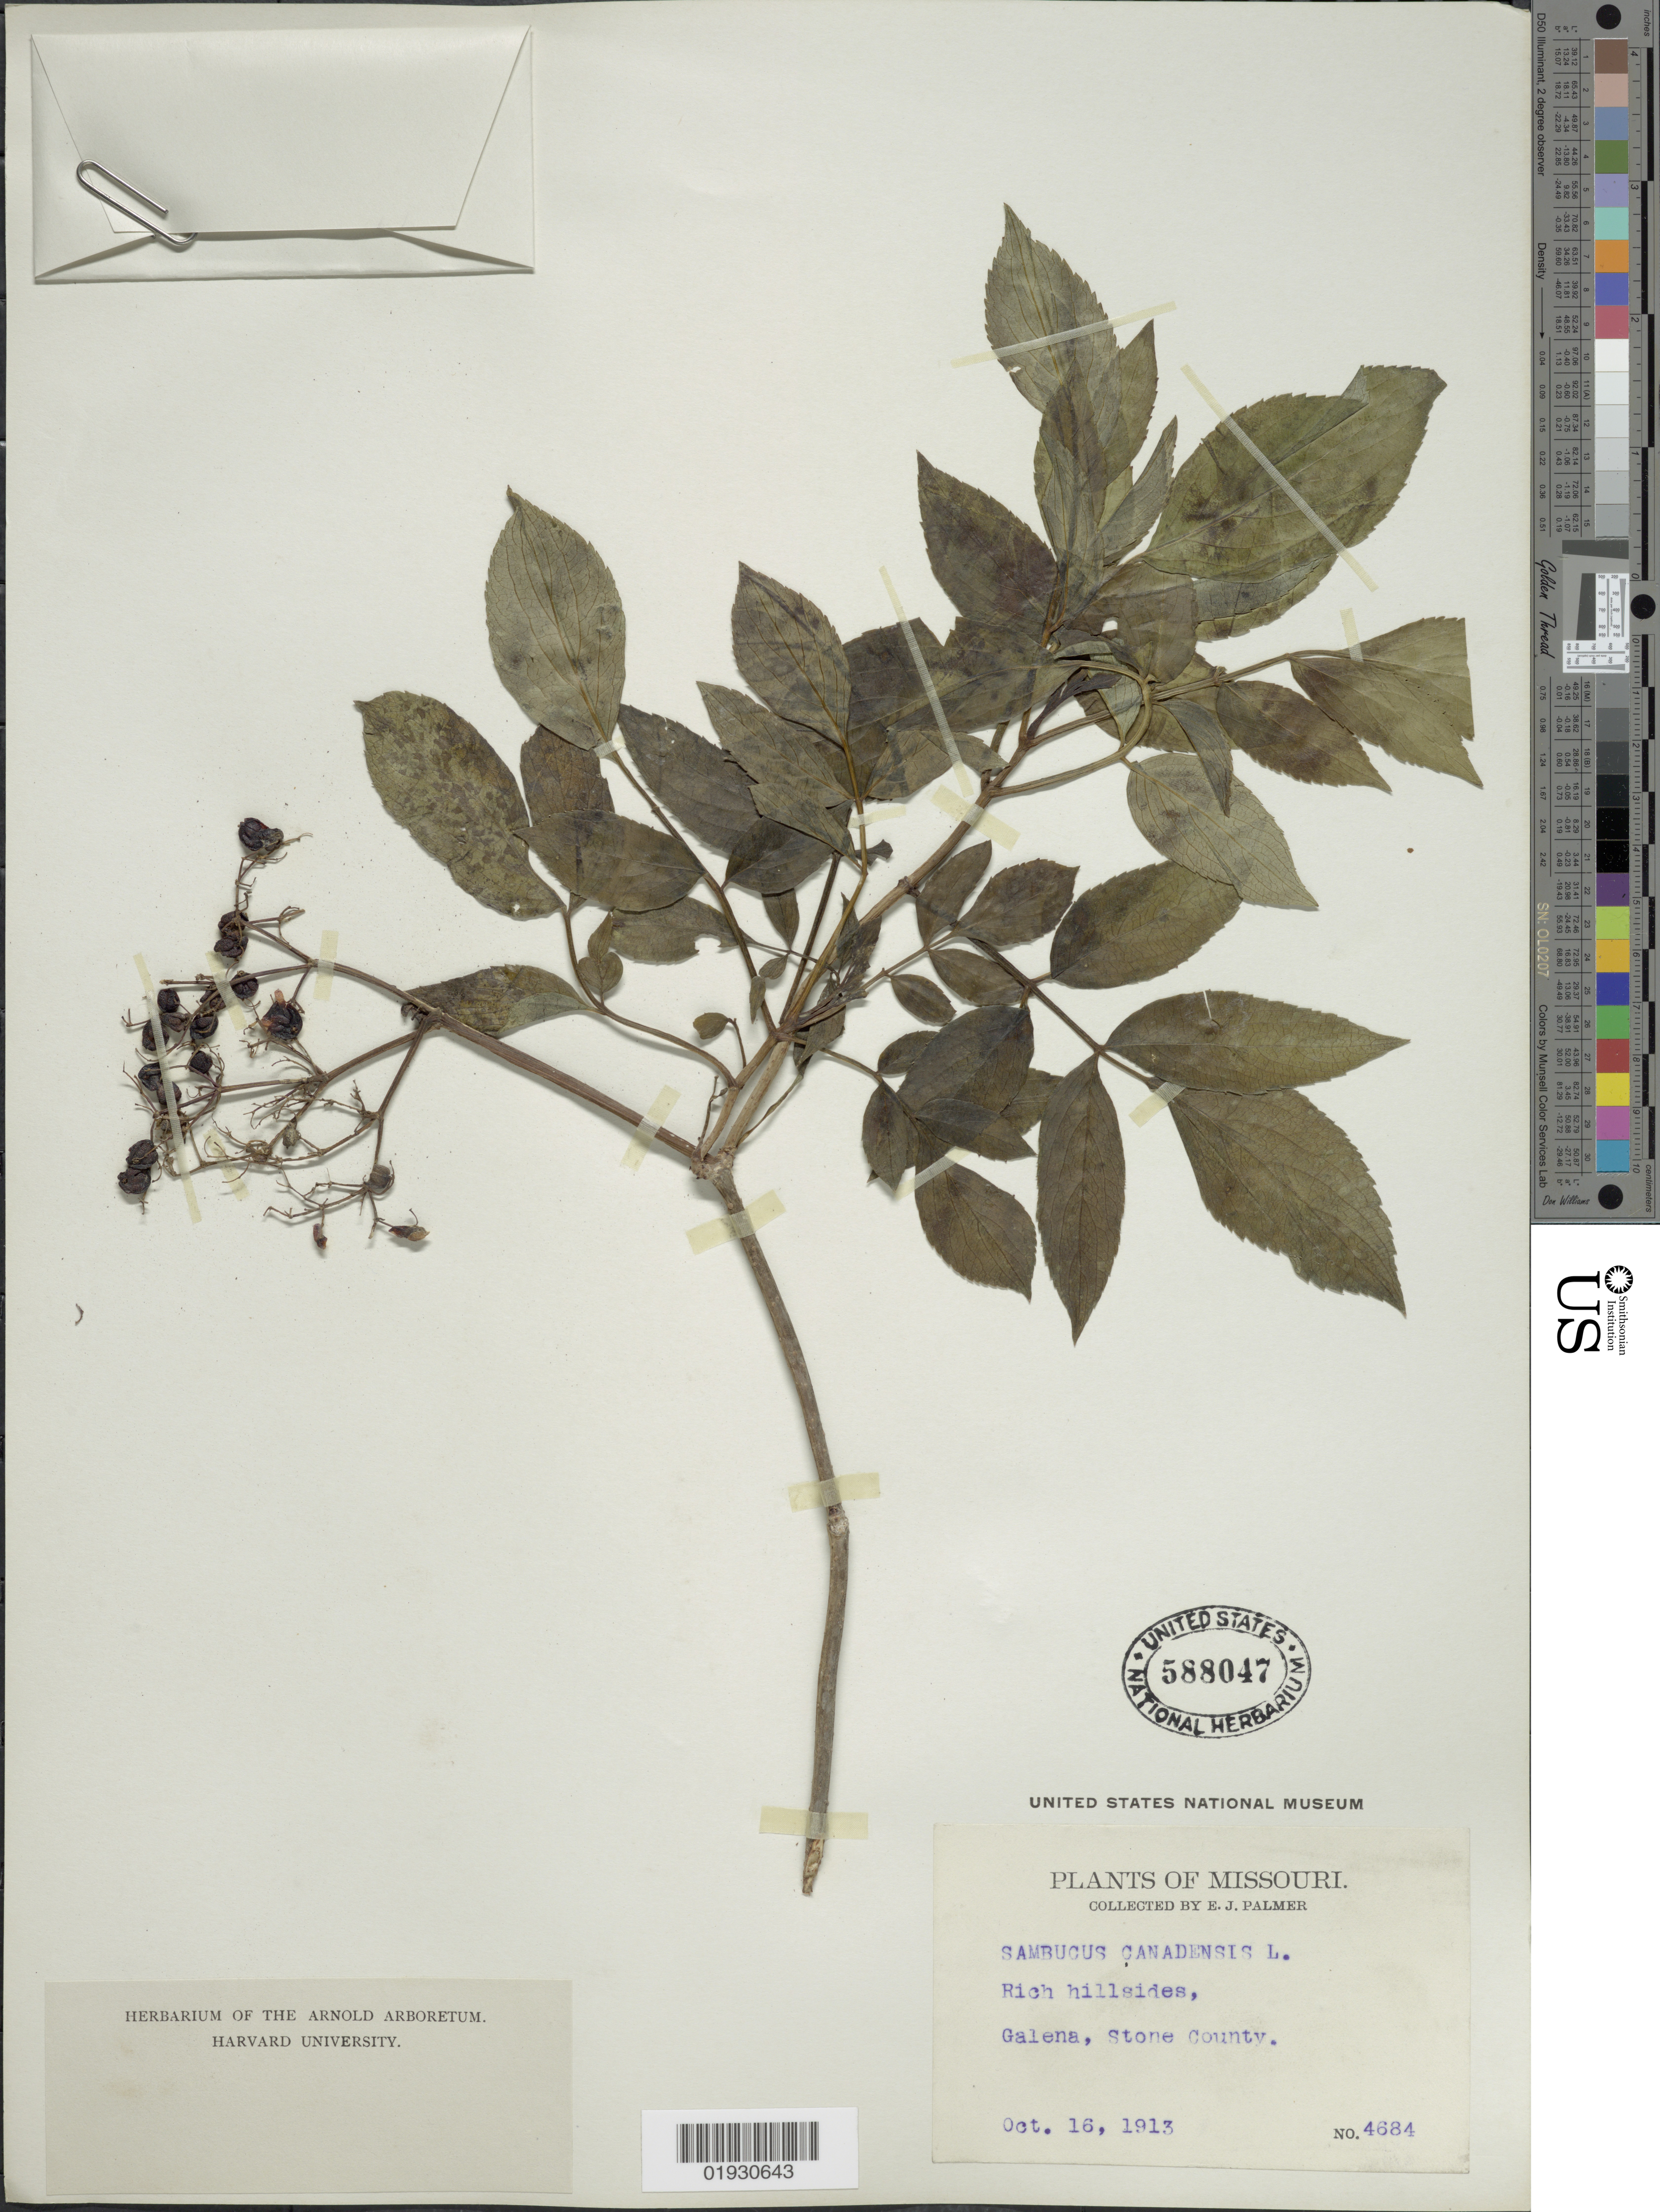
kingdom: Plantae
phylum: Tracheophyta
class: Magnoliopsida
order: Dipsacales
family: Viburnaceae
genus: Sambucus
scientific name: Sambucus canadensis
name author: L.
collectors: E. J. Palmer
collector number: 4684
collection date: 1913-10-16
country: United States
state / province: Missouri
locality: Galena, Stone County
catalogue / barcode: US 588047